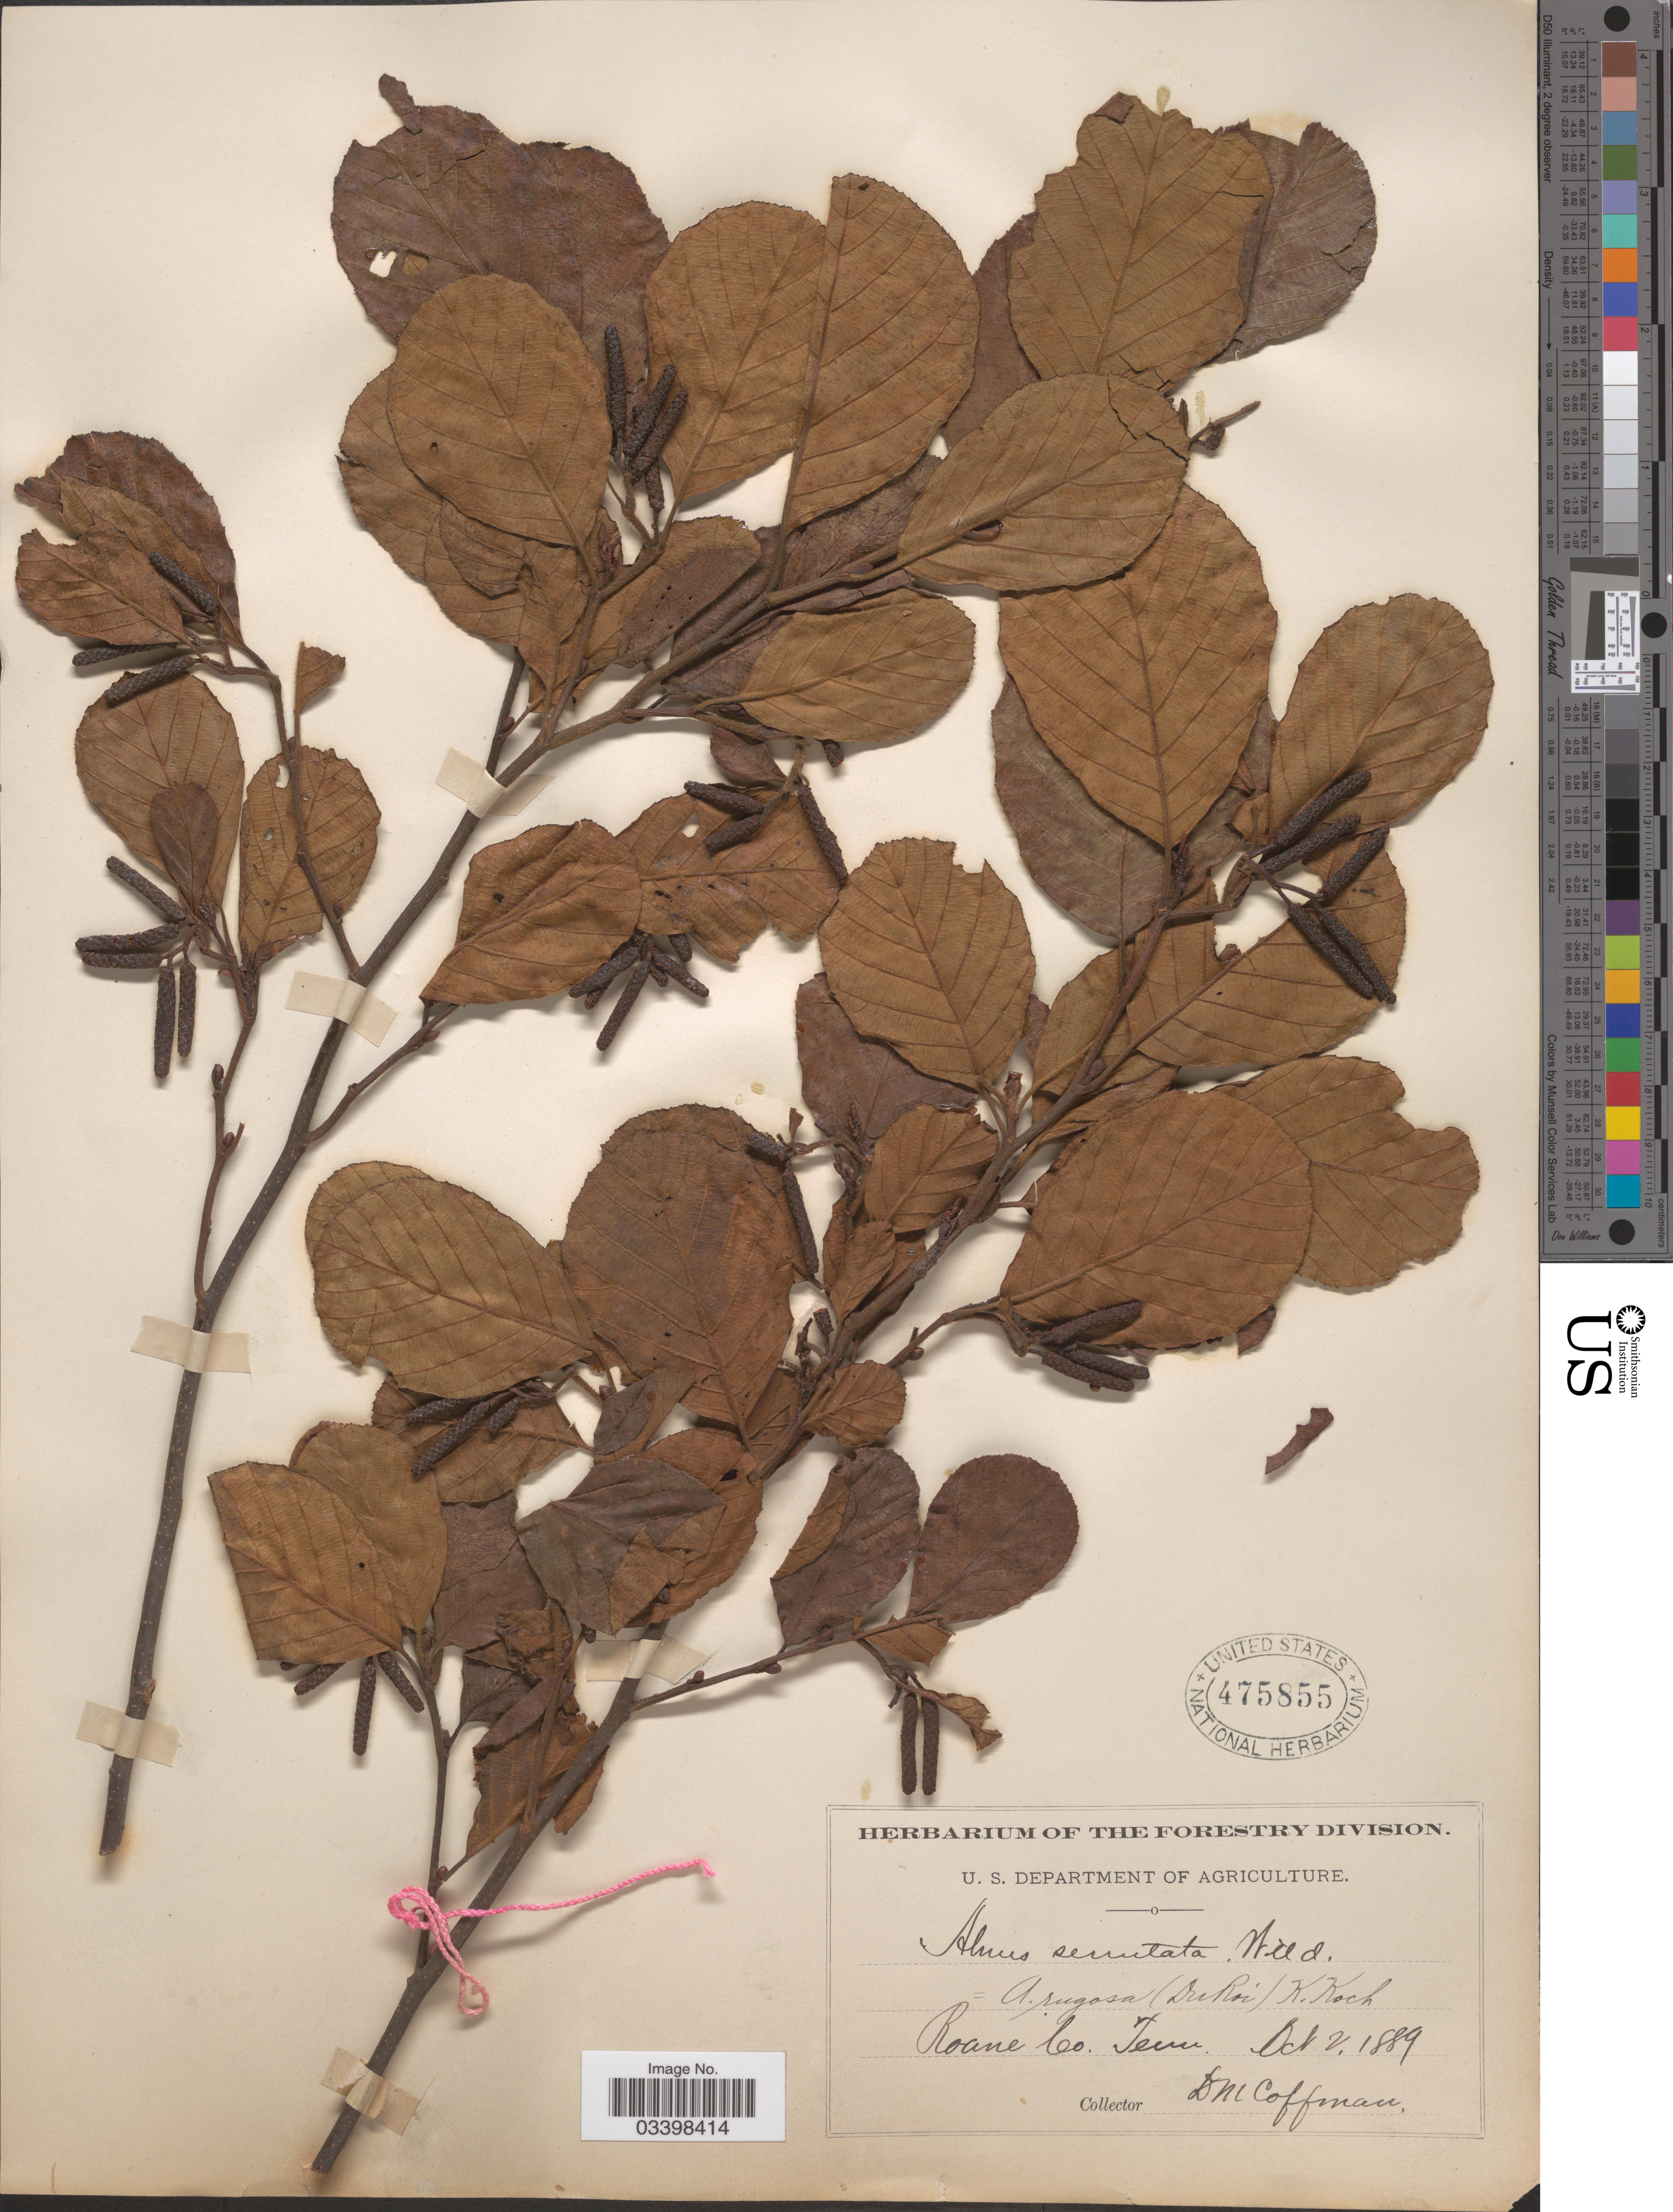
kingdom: Plantae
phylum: Tracheophyta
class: Magnoliopsida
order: Fagales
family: Betulaceae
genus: Alnus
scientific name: Alnus serrulata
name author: (Aiton) Willd.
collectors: D. M. Coffman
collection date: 1889-10-02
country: United States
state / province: Tennessee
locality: Roane Co.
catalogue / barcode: US 475855